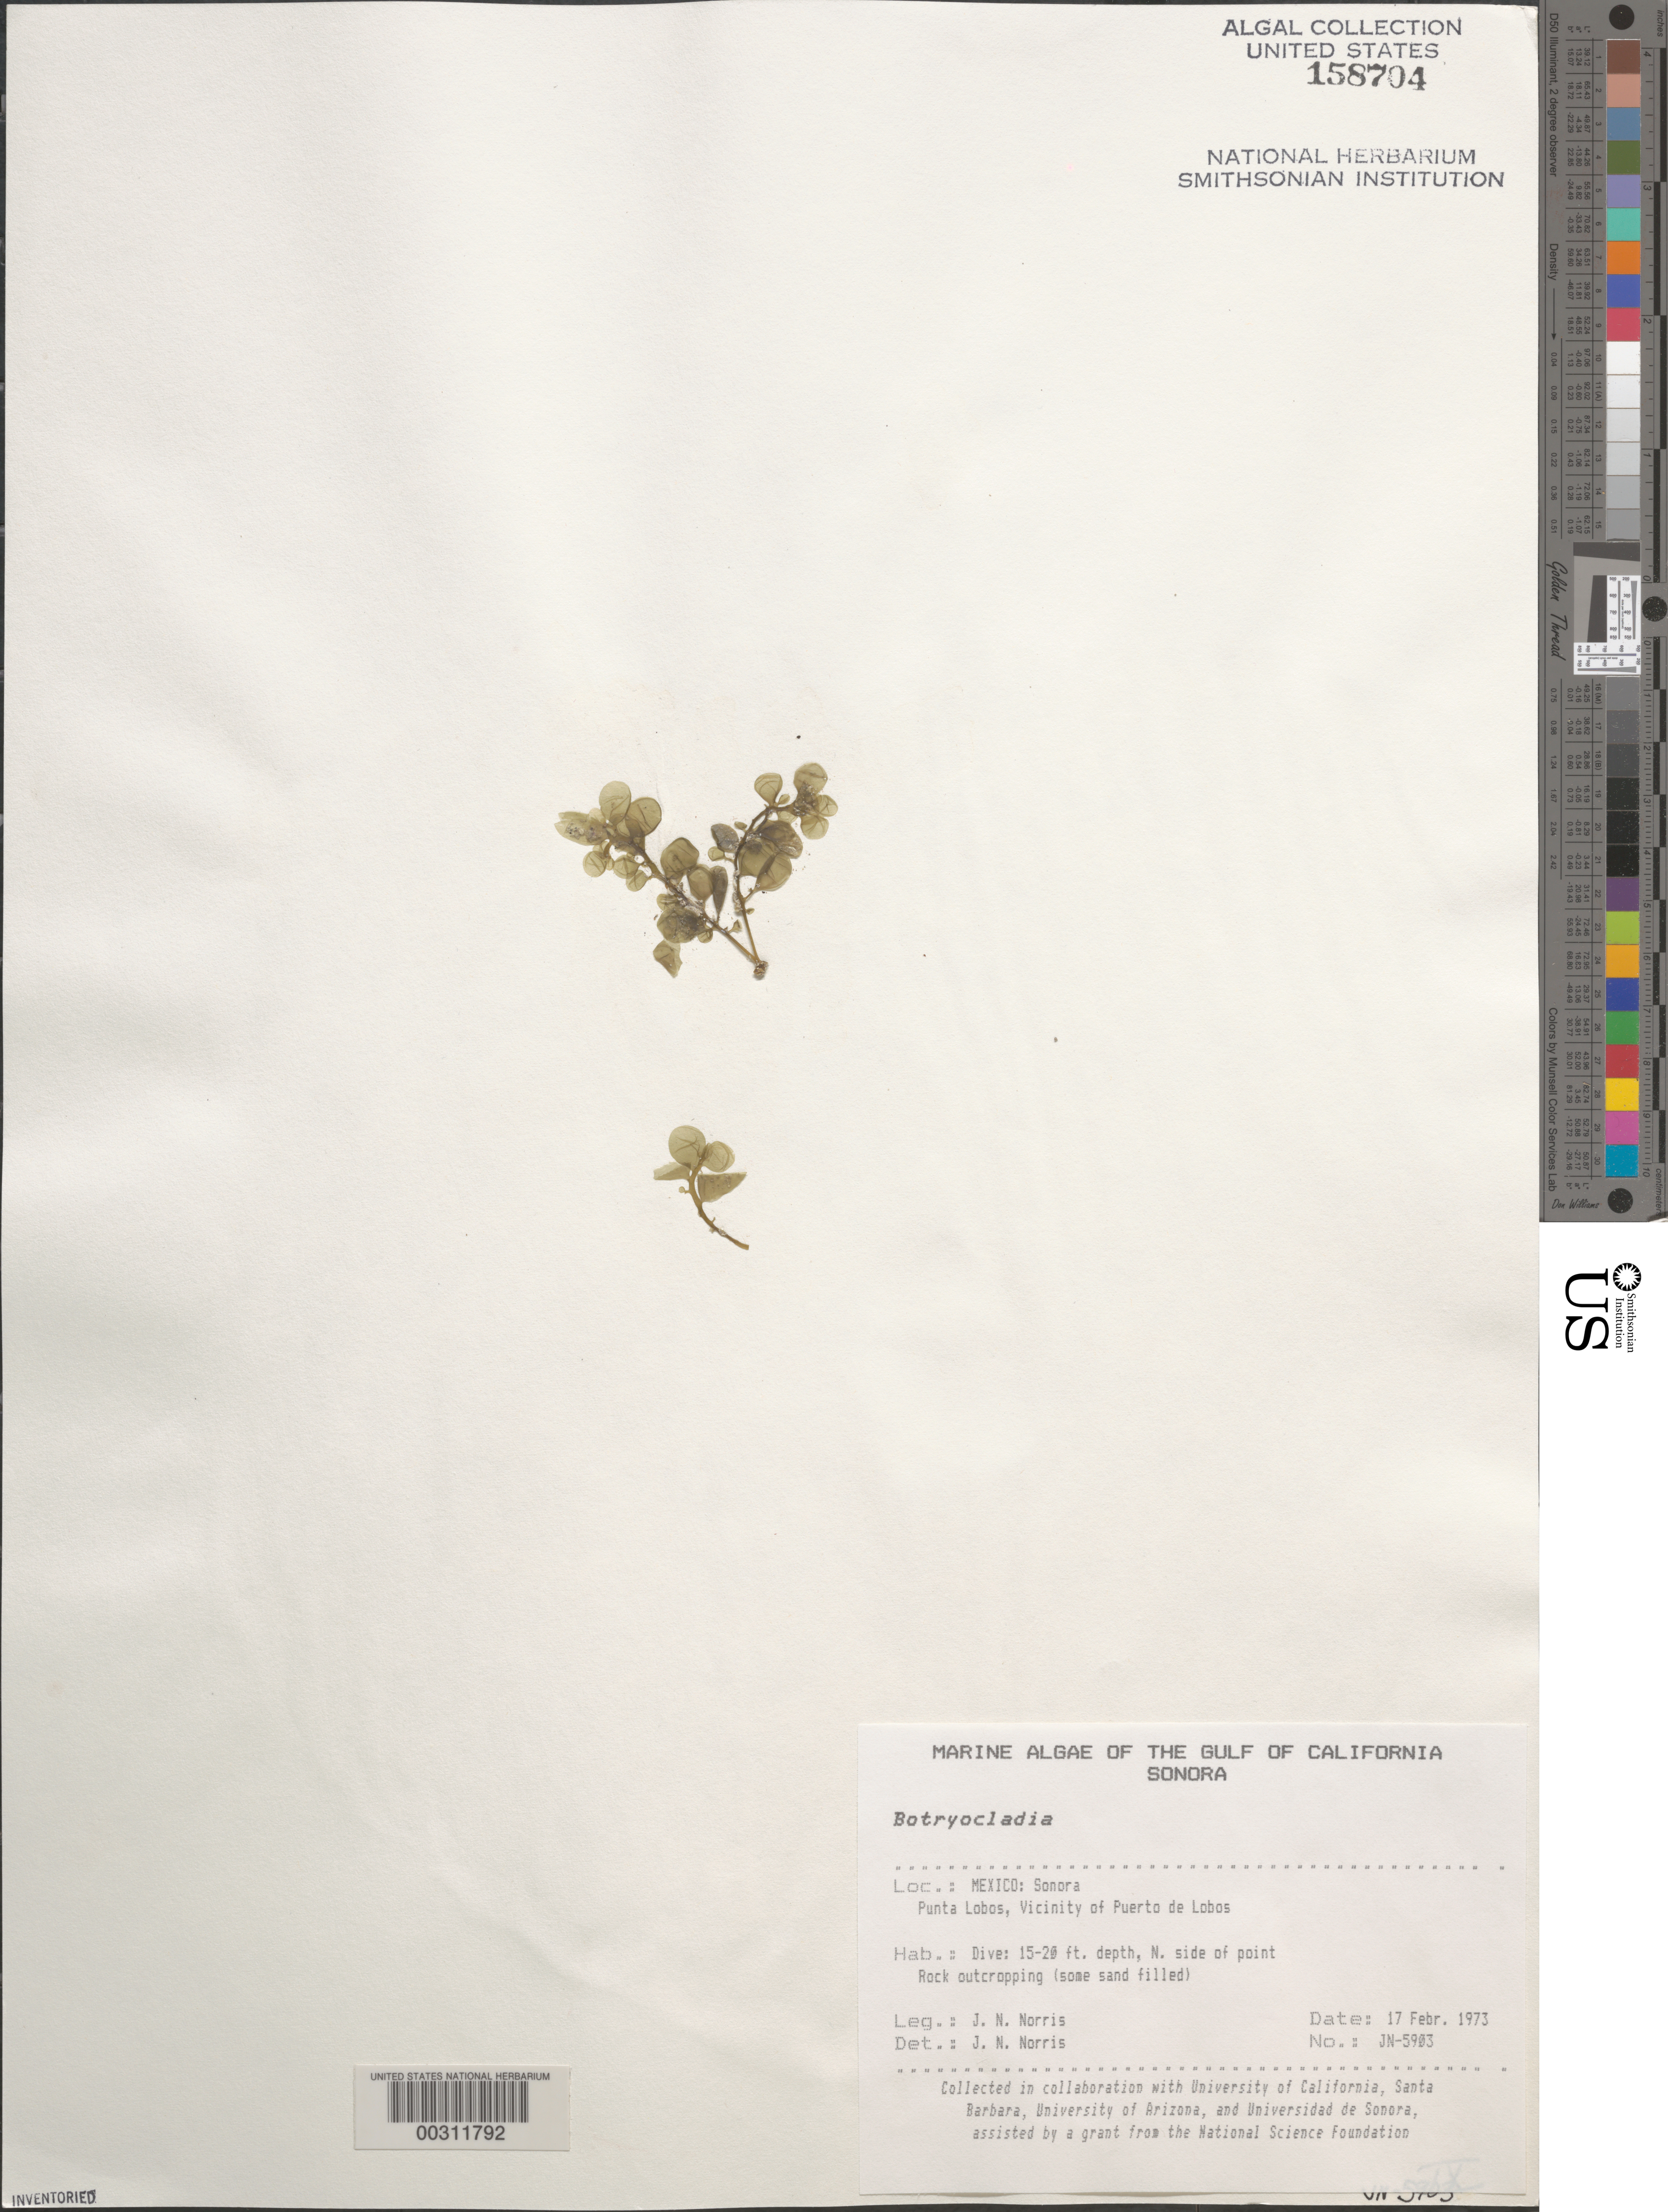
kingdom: Plantae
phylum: Rhodophyta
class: Florideophyceae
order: Rhodymeniales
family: Rhodymeniaceae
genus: Botryocladia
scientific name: Botryocladia sp.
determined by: Norris, James N.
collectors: J. N. Norris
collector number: JN-5903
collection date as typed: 17 Feb 1973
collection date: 1973-02-17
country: Mexico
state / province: Sonora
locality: Punta Lobos, Puerto de Lobos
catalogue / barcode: US 158704